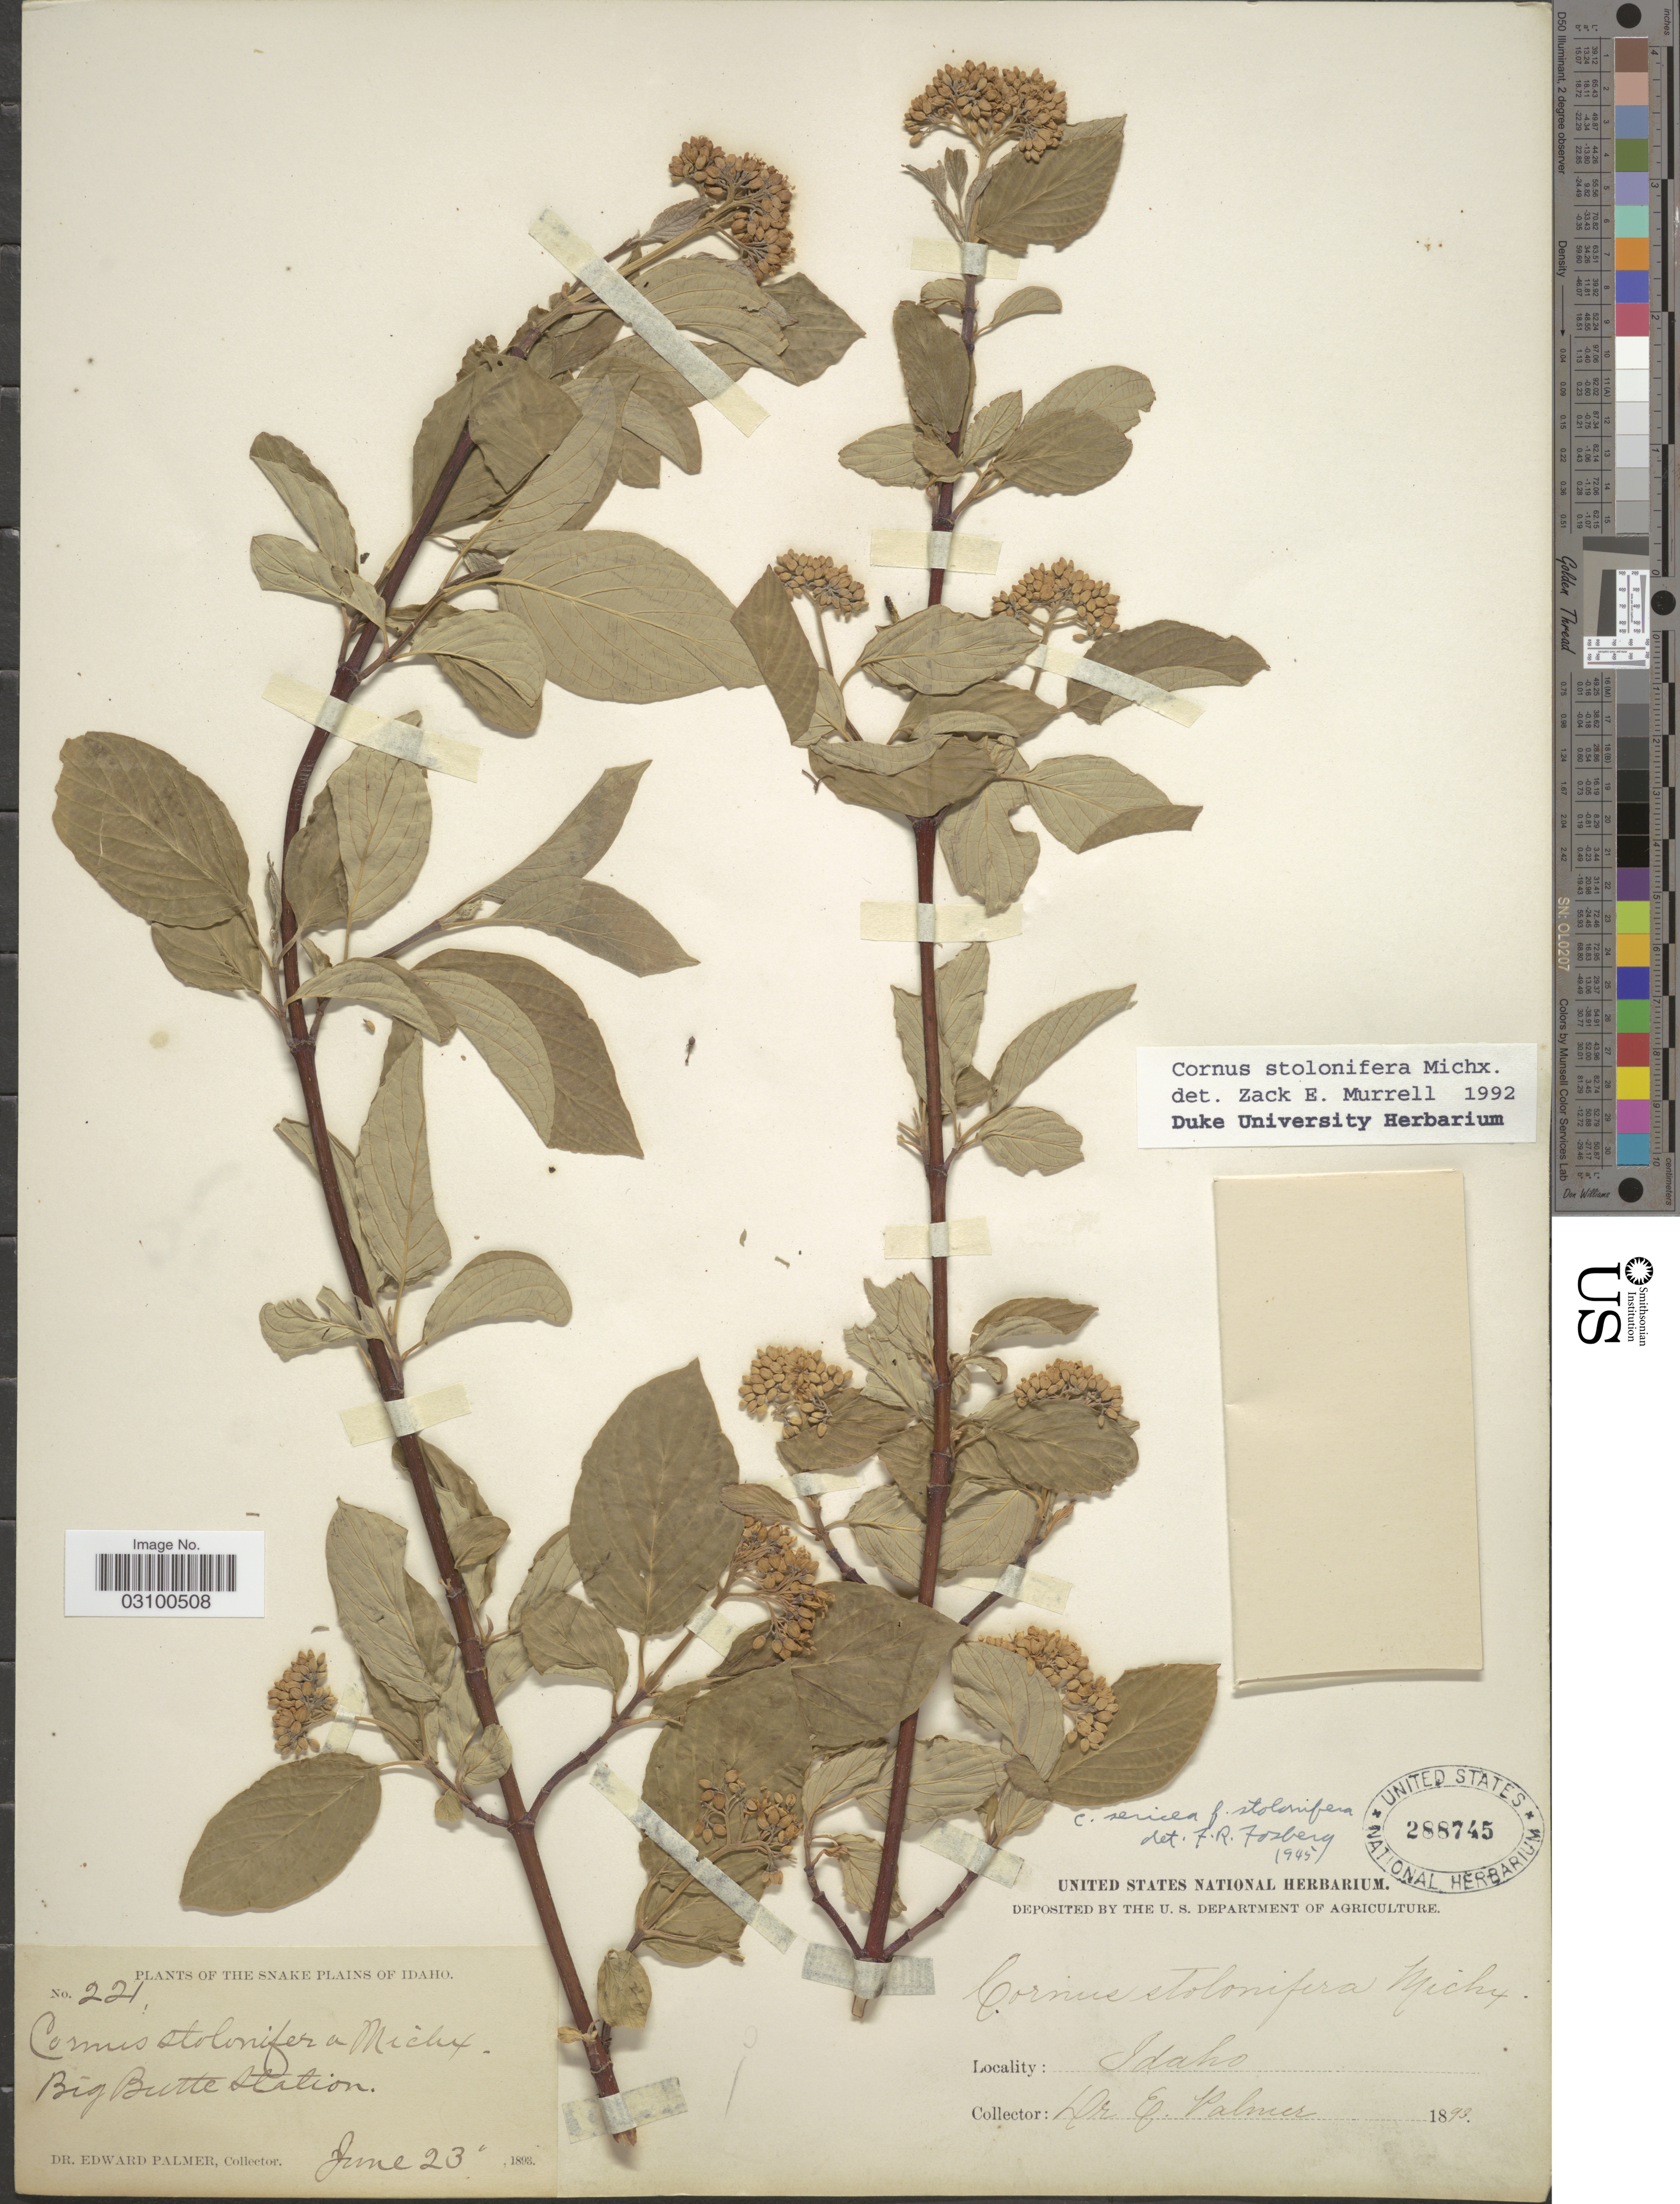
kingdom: Plantae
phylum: Tracheophyta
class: Magnoliopsida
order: Cornales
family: Cornaceae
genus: Cornus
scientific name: Cornus sericea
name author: L.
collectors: E. Palmer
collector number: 221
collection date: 1893-06-23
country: United States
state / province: Idaho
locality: Snake plains of Idaho. Big Butte Station.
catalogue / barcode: US 288745